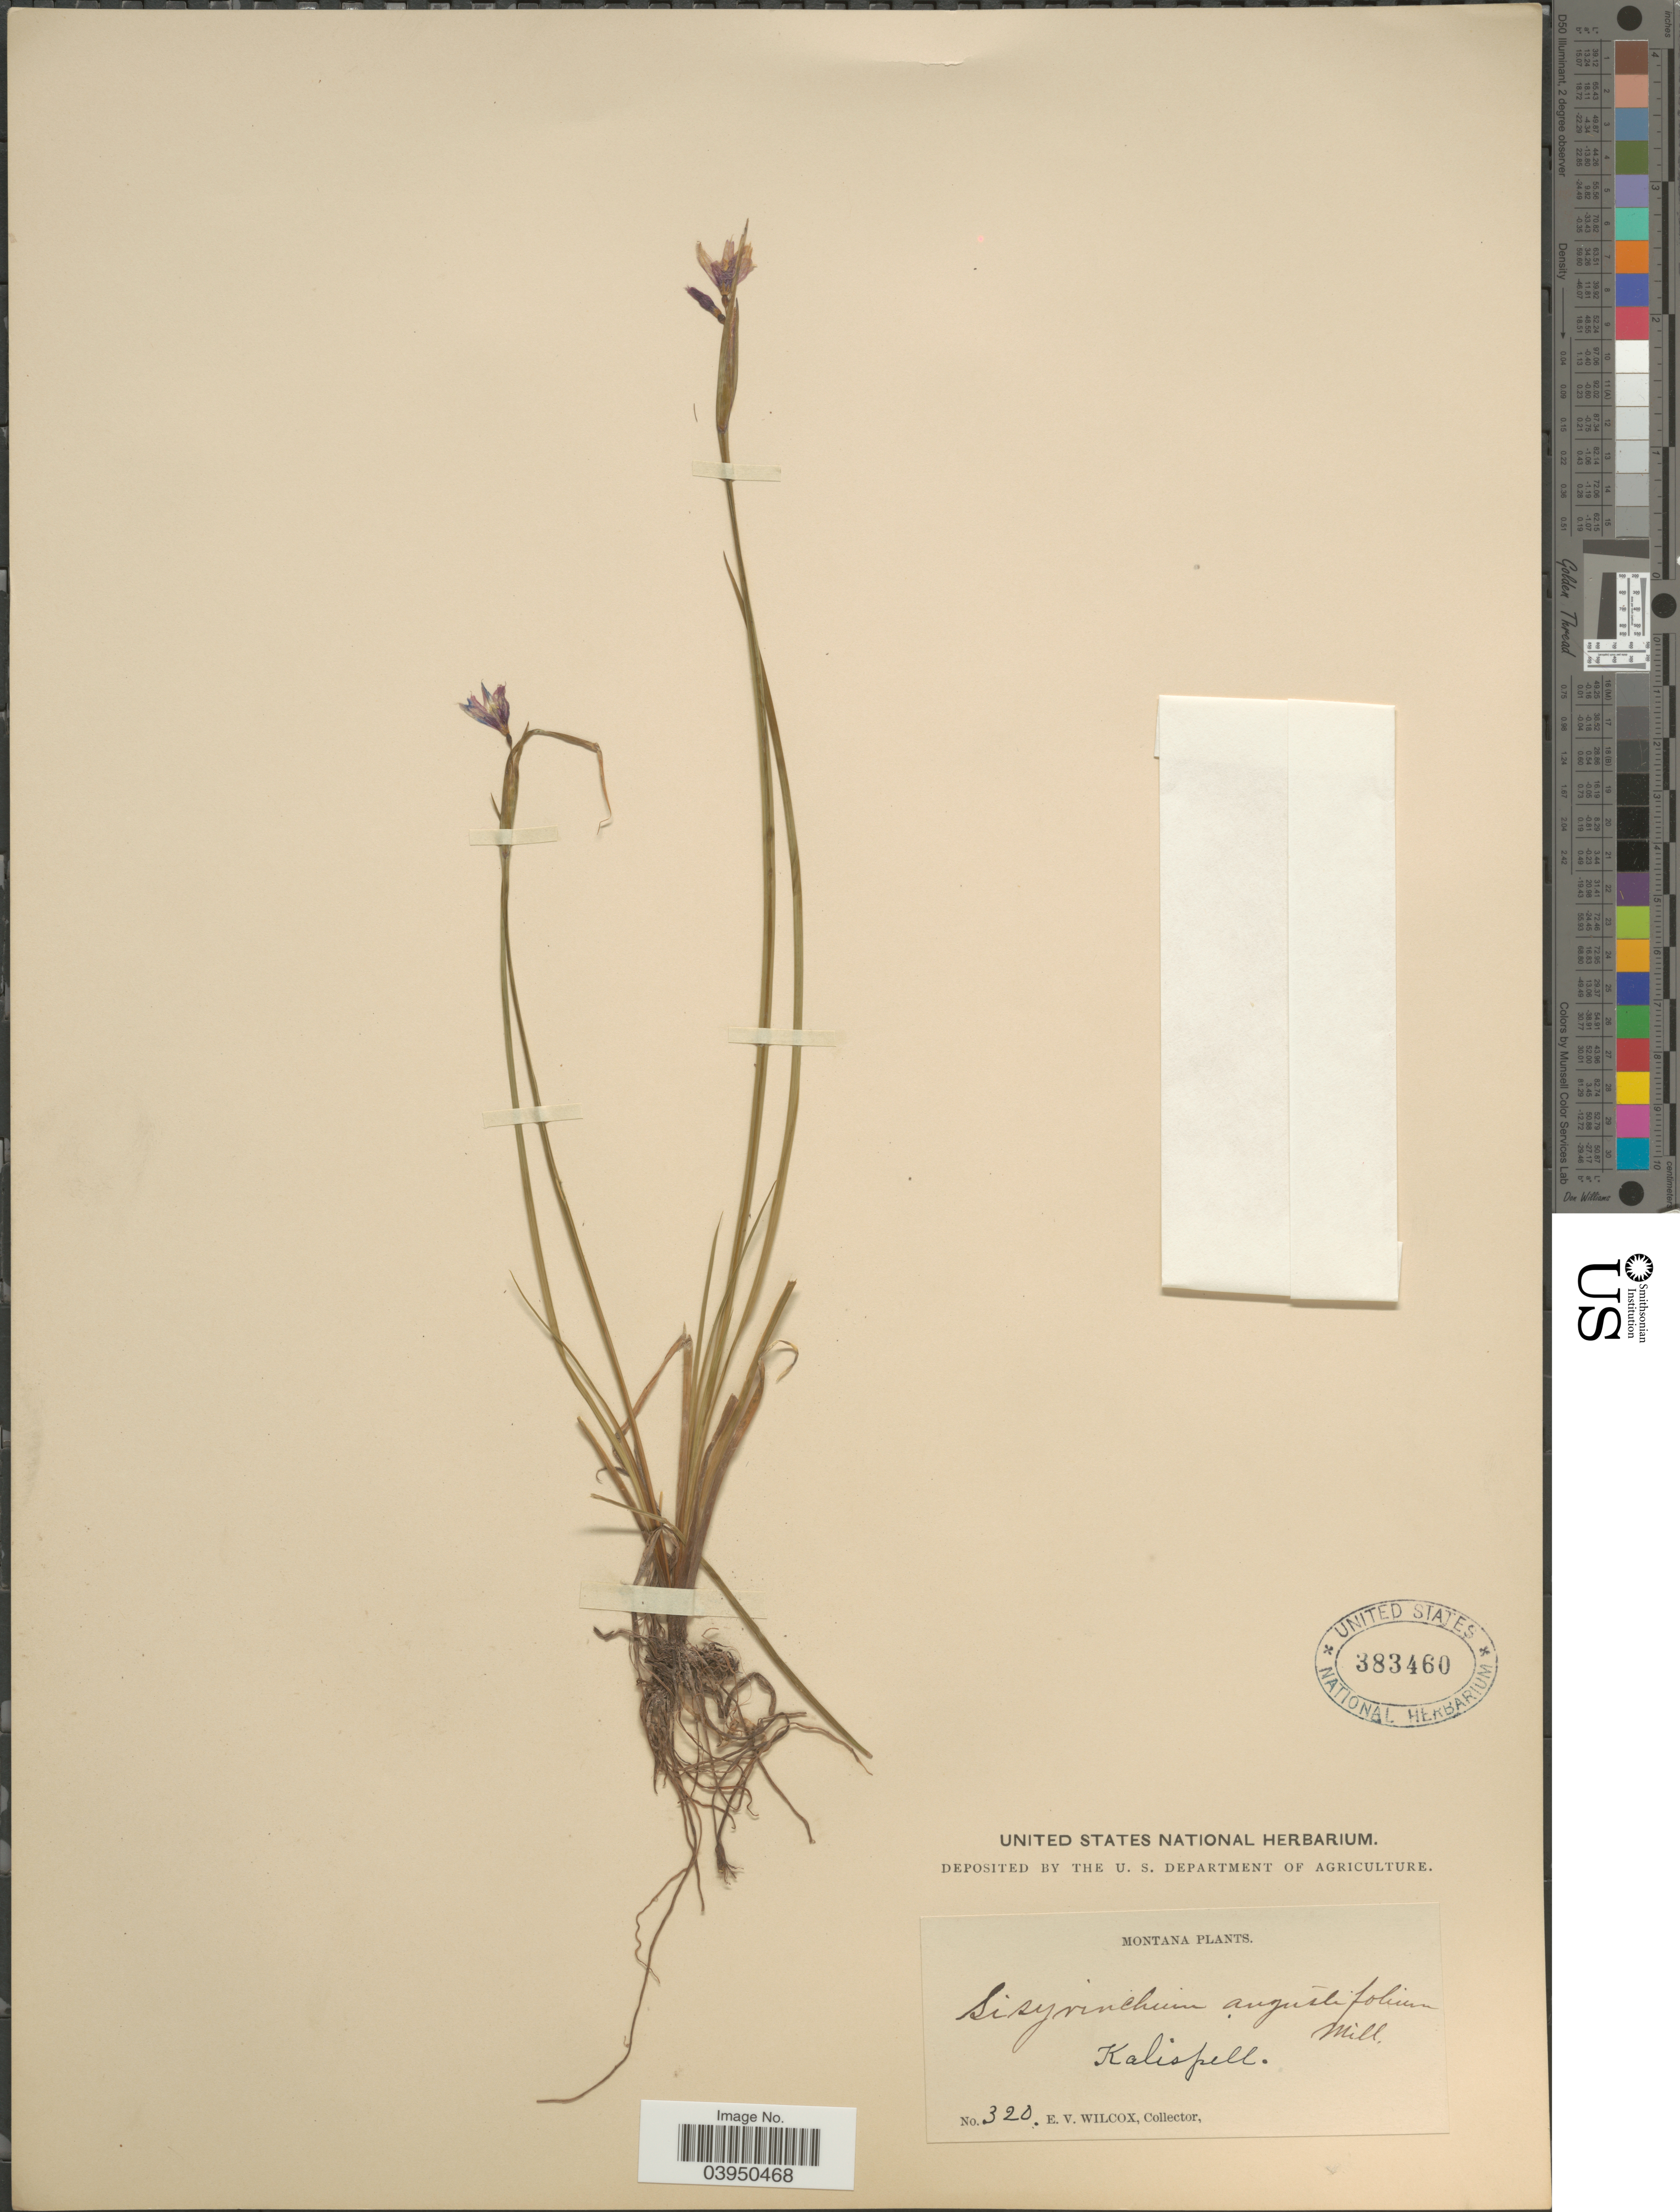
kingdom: Plantae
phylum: Tracheophyta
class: Liliopsida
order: Asparagales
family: Iridaceae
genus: Sisyrinchium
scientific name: Sisyrinchium angustifolium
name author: Mill.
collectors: E. V. Wilcox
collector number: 320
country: United States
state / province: Montana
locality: Kalispell.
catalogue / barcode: US 383460